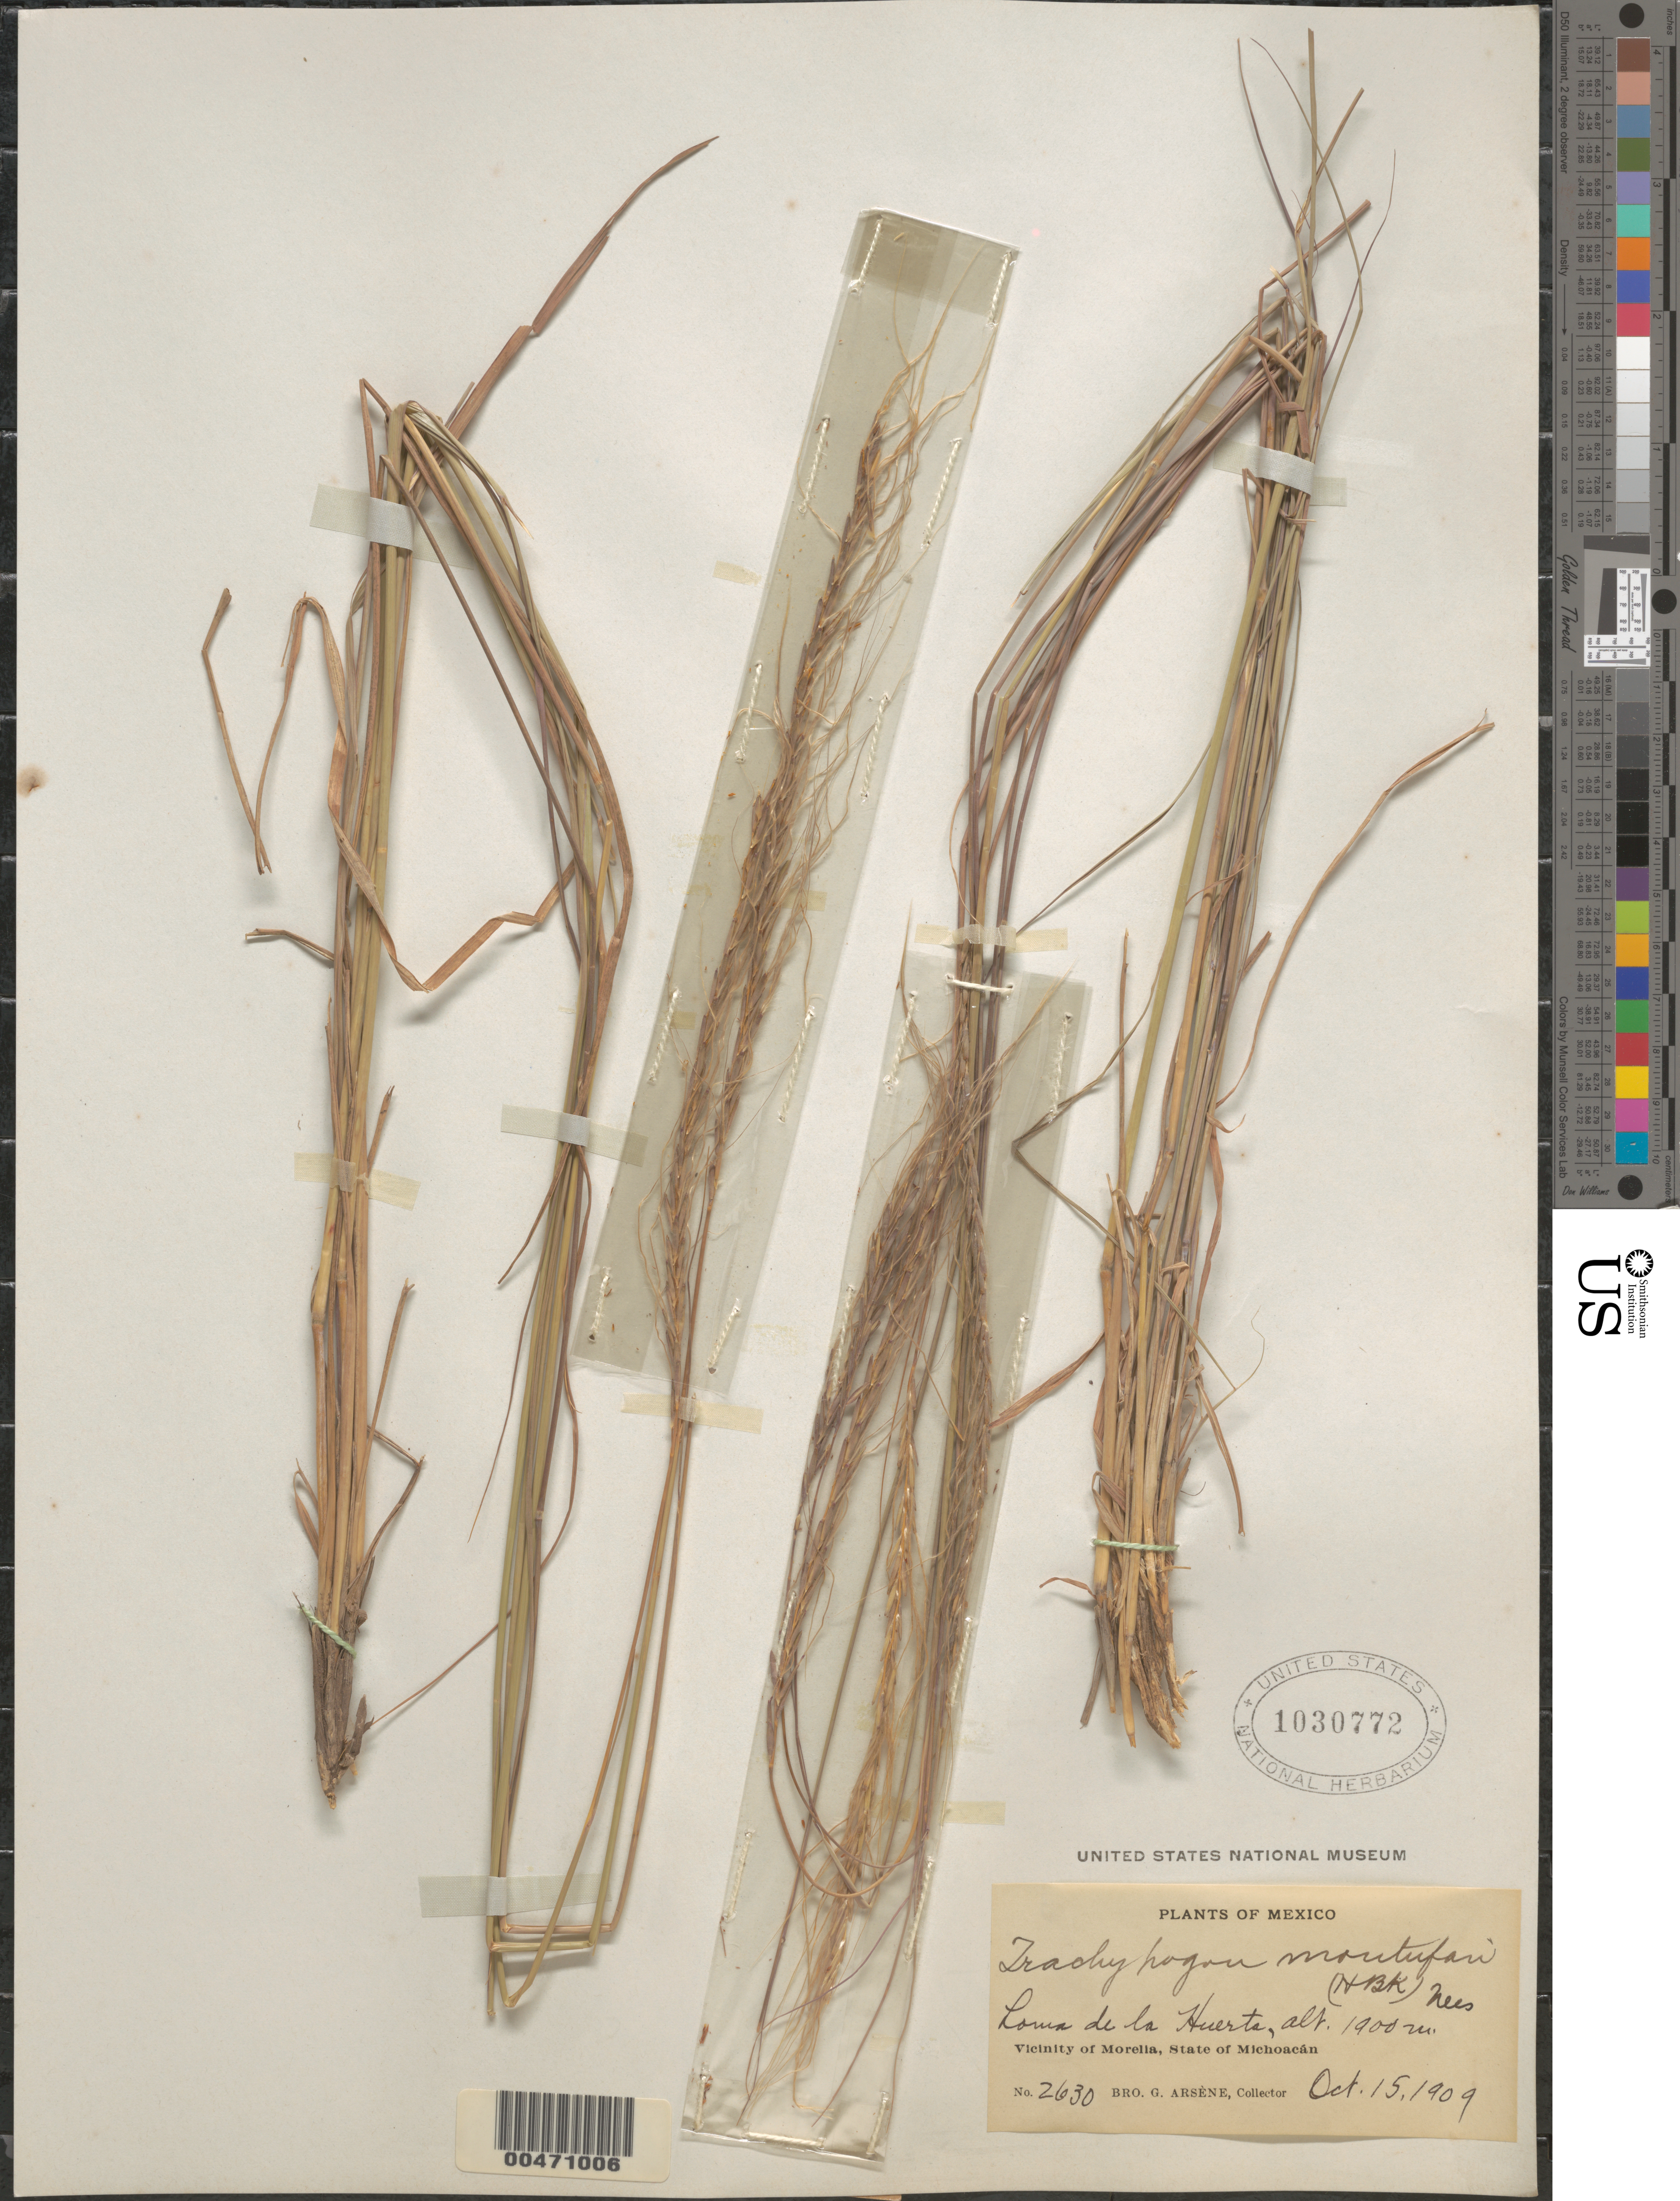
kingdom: Plantae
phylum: Tracheophyta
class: Liliopsida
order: Poales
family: Poaceae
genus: Trachypogon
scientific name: Trachypogon secundus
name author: (J. Presl) Scribn.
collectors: Bro. G. Arsène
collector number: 2630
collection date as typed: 15 Oct 1909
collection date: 1909-10-15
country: Mexico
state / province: Michoacán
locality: Loma de la Huerta, vicinity of Morelia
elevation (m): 1900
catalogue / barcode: US 1030772